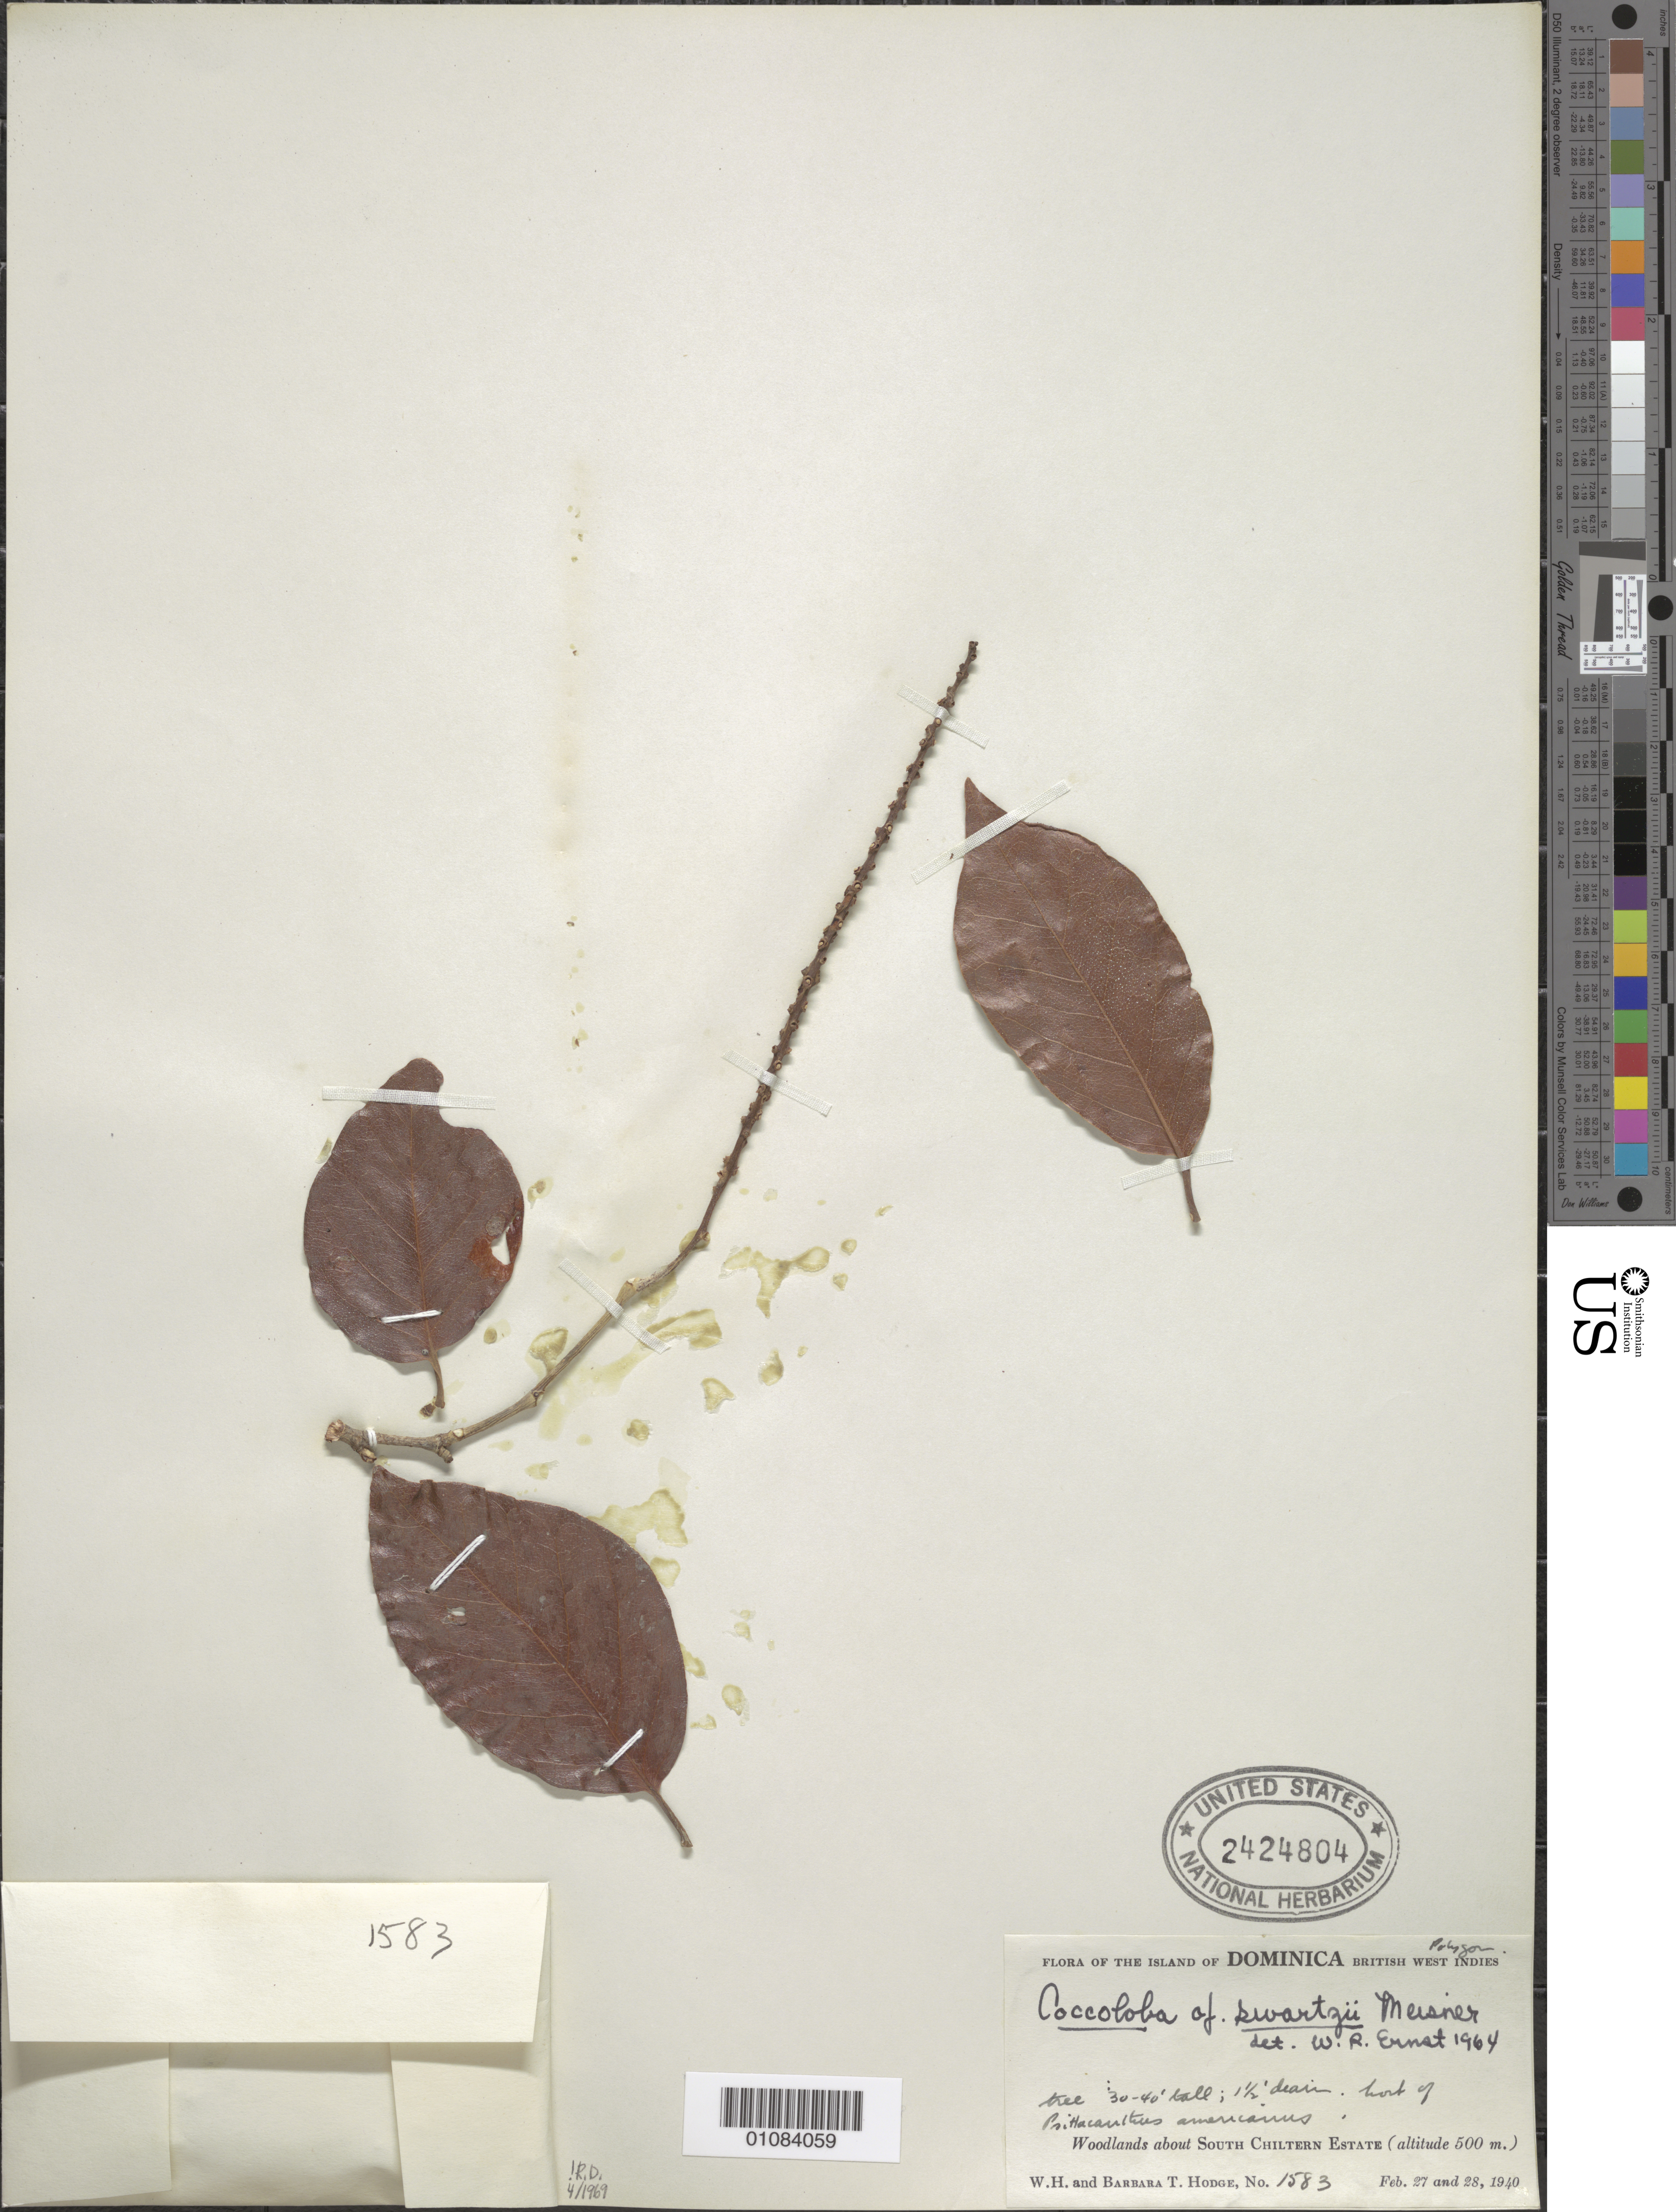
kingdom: Plantae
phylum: Tracheophyta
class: Magnoliopsida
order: Caryophyllales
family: Polygonaceae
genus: Coccoloba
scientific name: Coccoloba swartzii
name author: Meisn.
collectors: W. Hodge & B. Hodge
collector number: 1583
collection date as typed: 27 Feb 1940 and 28 Feb 1940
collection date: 1940-02-27,1940-02-28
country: Dominica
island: Dominica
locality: Woodlands about South Chiltern Estate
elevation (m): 500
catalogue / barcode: US 2424804